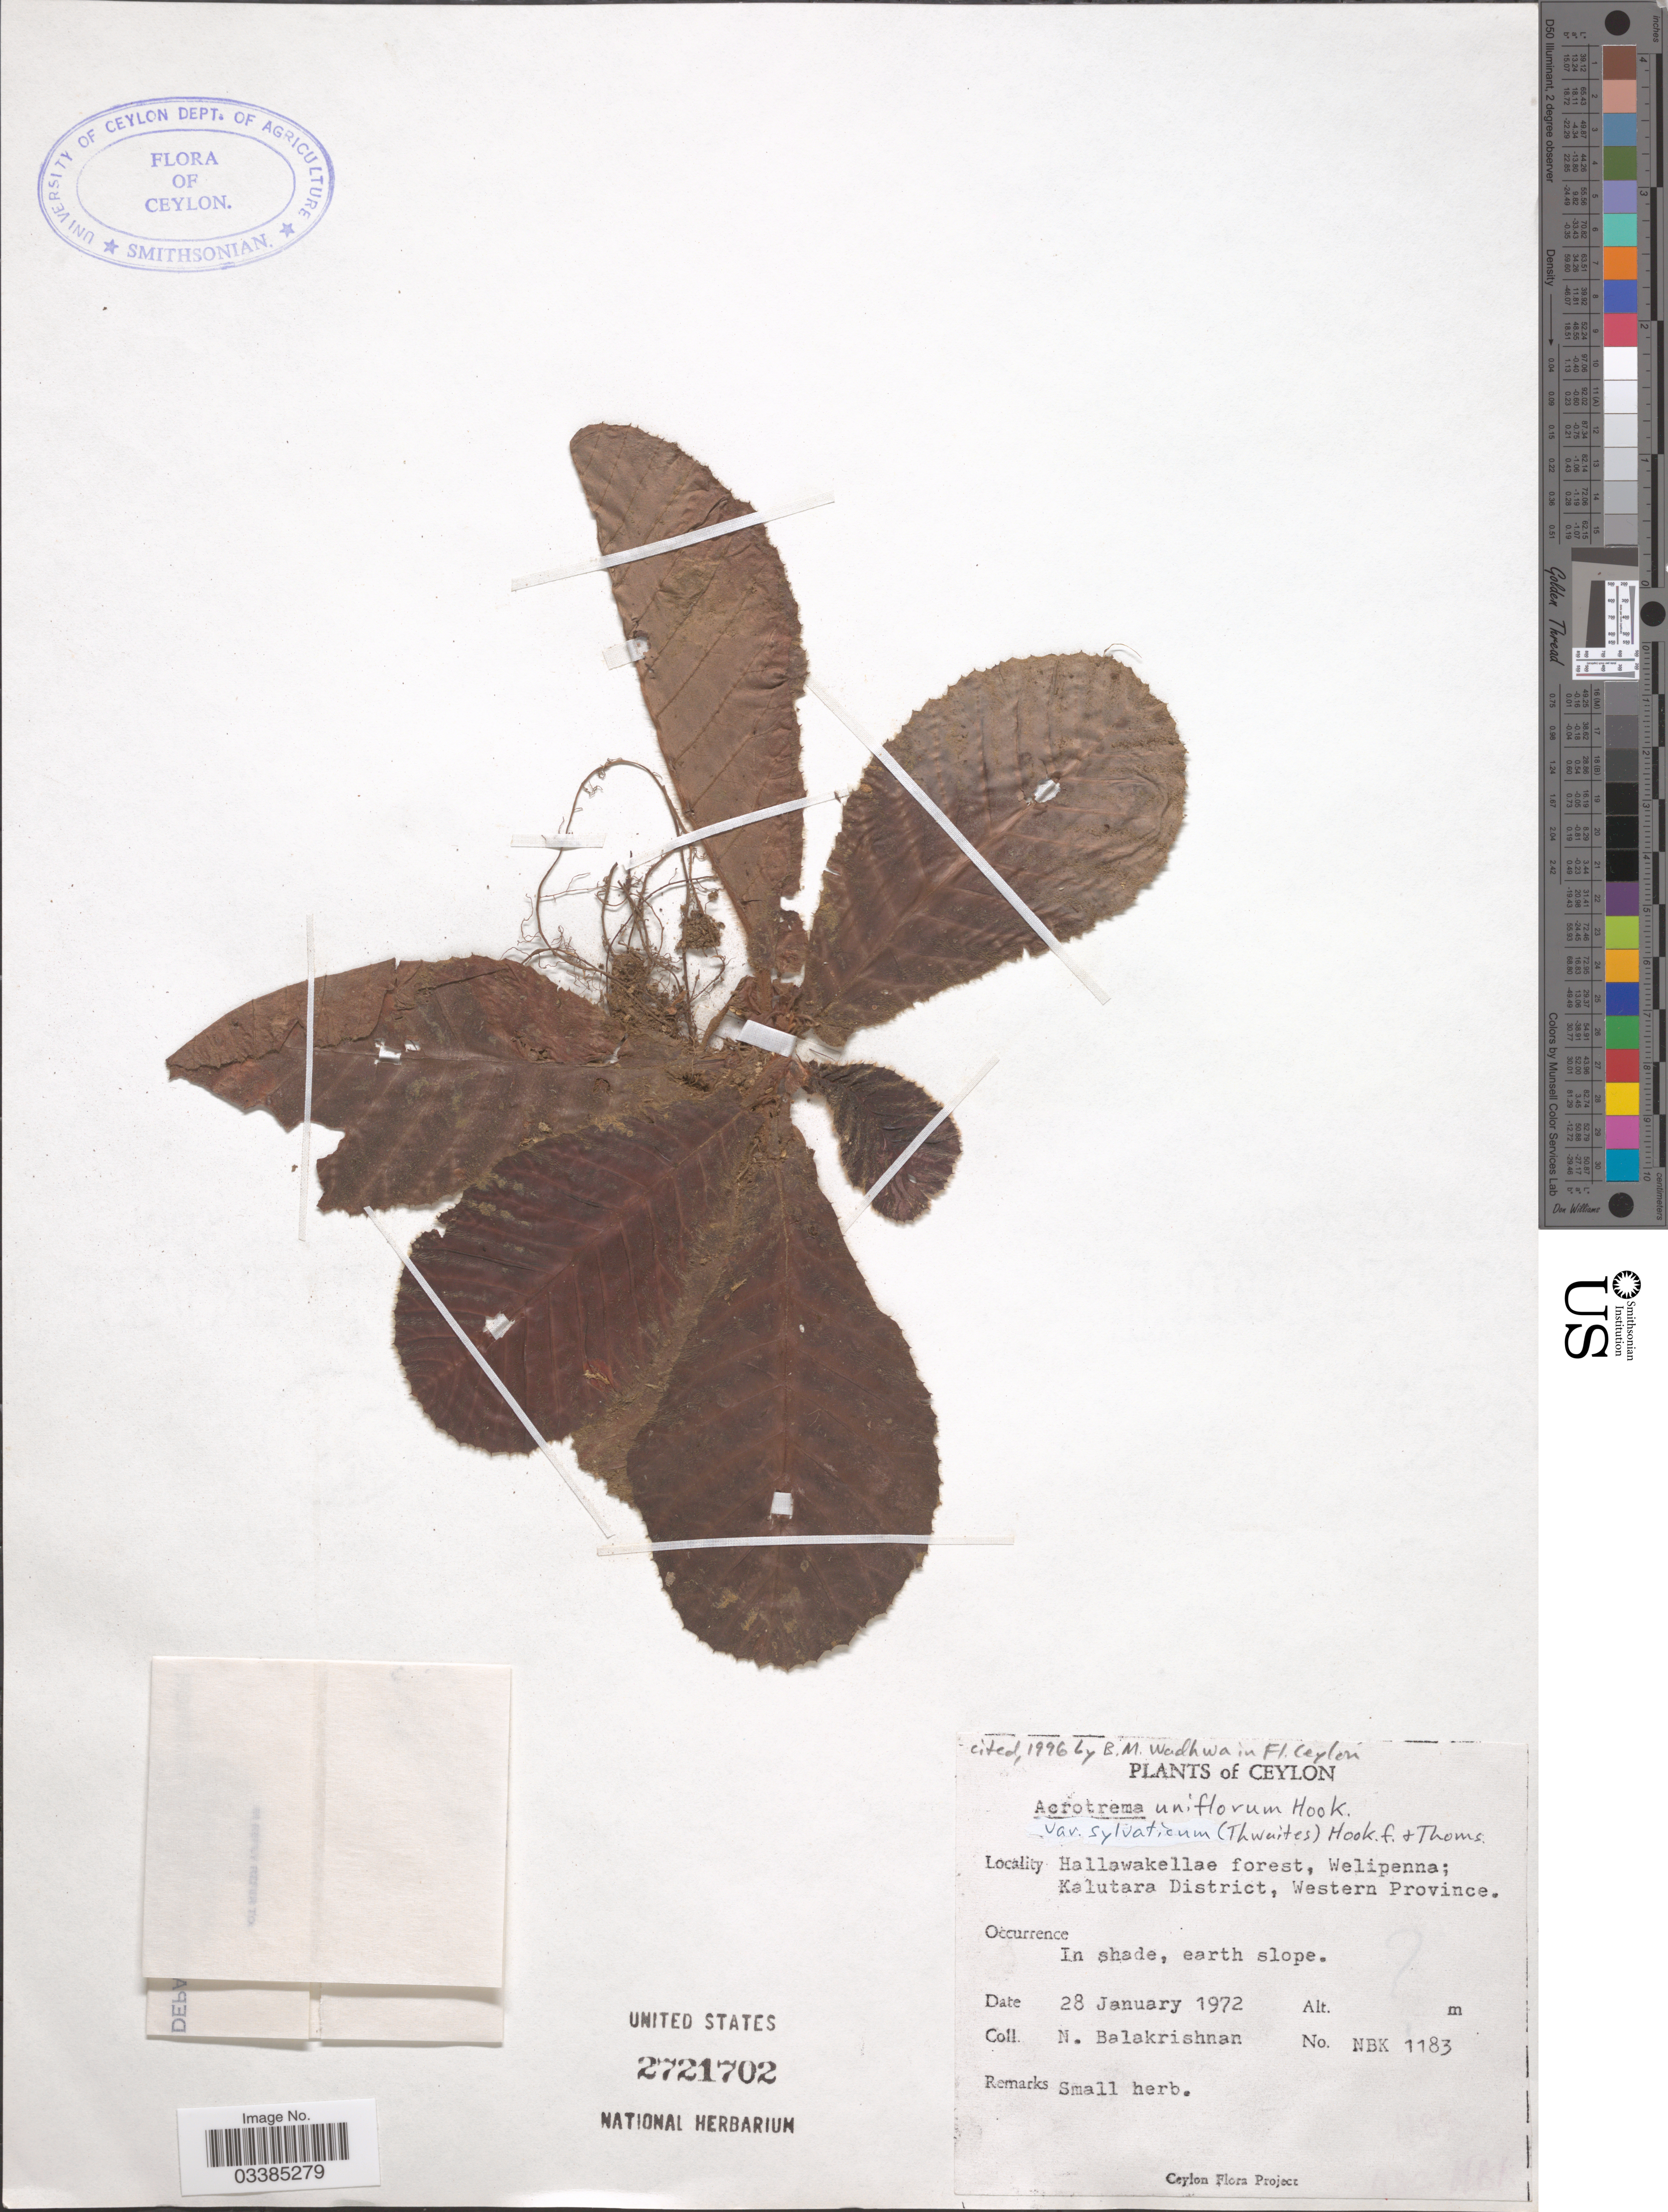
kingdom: Plantae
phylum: Tracheophyta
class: Magnoliopsida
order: Dilleniales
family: Dilleniaceae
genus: Acrotrema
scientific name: Acrotrema uniflorum var. sylvaticum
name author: (Thwaites) Hook. f. & Thomson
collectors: N. Balakrishnan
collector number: NBK1183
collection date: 1972-01-28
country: Sri Lanka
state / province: Western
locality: Ceylon. Hallawakellae forest, Welipenna; Kalutara District.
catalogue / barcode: US 2721702